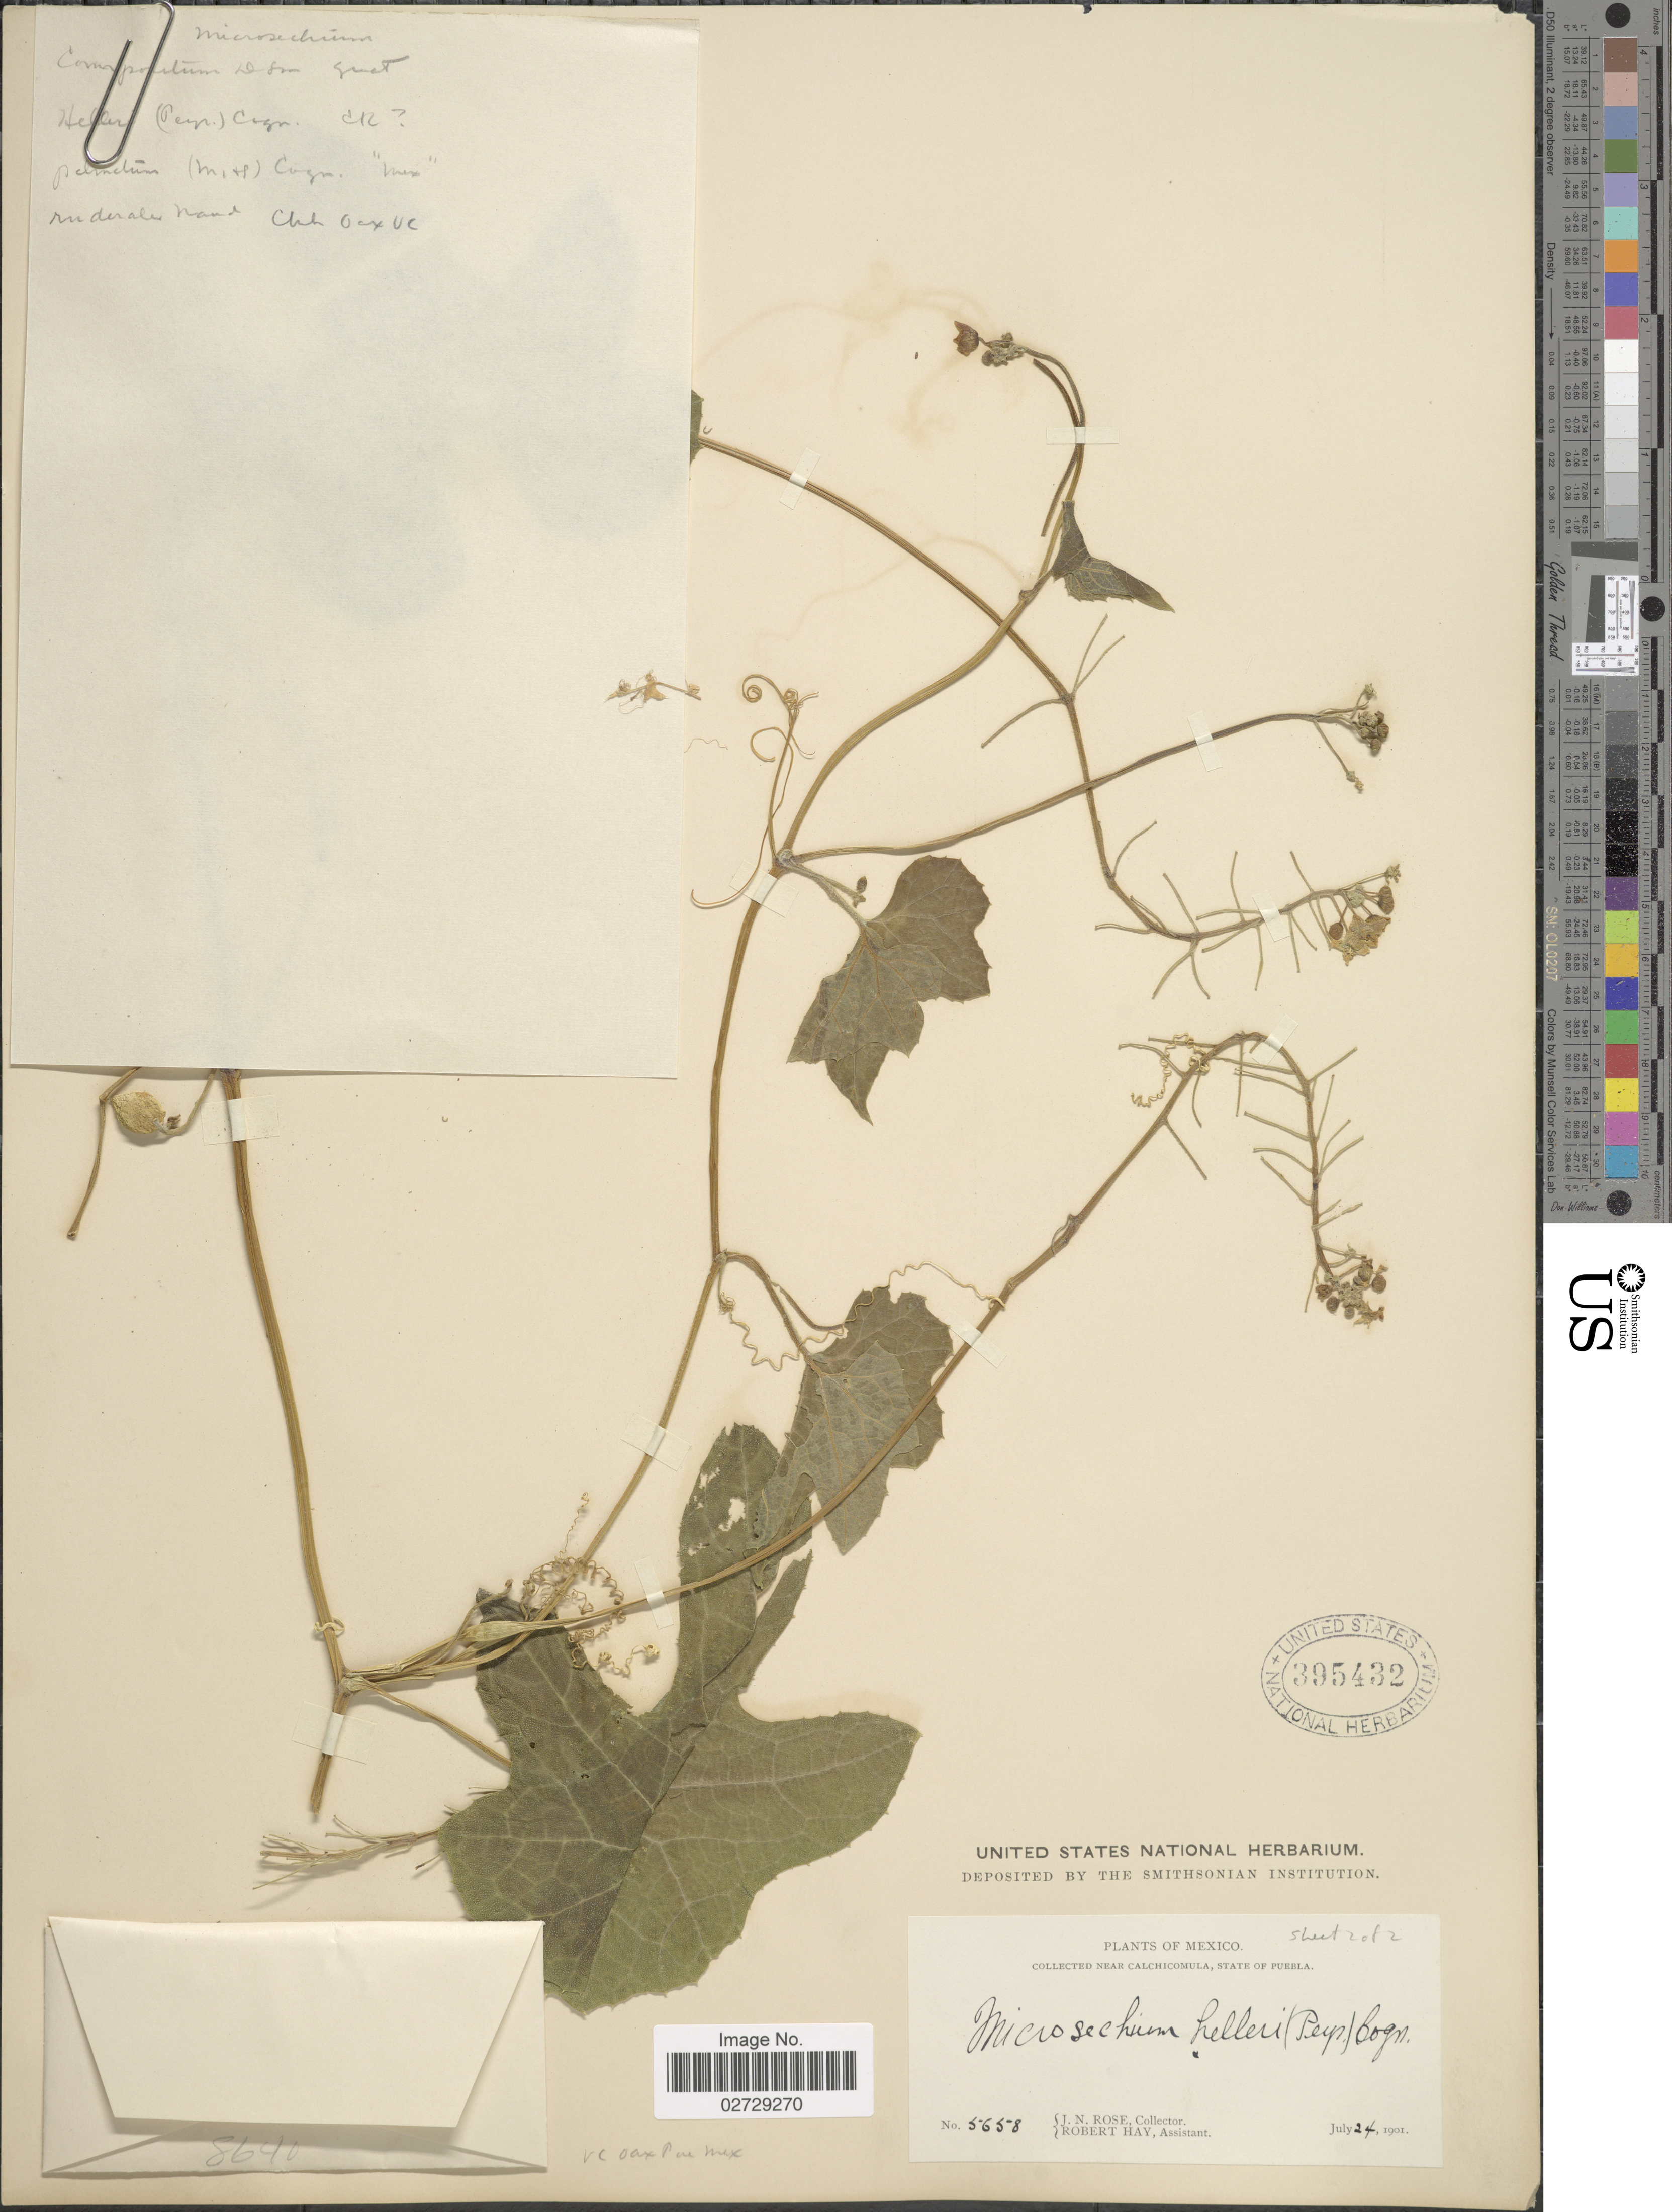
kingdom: Plantae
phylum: Tracheophyta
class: Magnoliopsida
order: Cucurbitales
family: Cucurbitaceae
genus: Microsechium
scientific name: Microsechium helleri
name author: (Peyr.) Cogn.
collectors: J. N. Rose & R. H. Hay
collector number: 5658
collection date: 1901-07-24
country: Mexico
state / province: Puebla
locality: Near Calchicomula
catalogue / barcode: US 395432